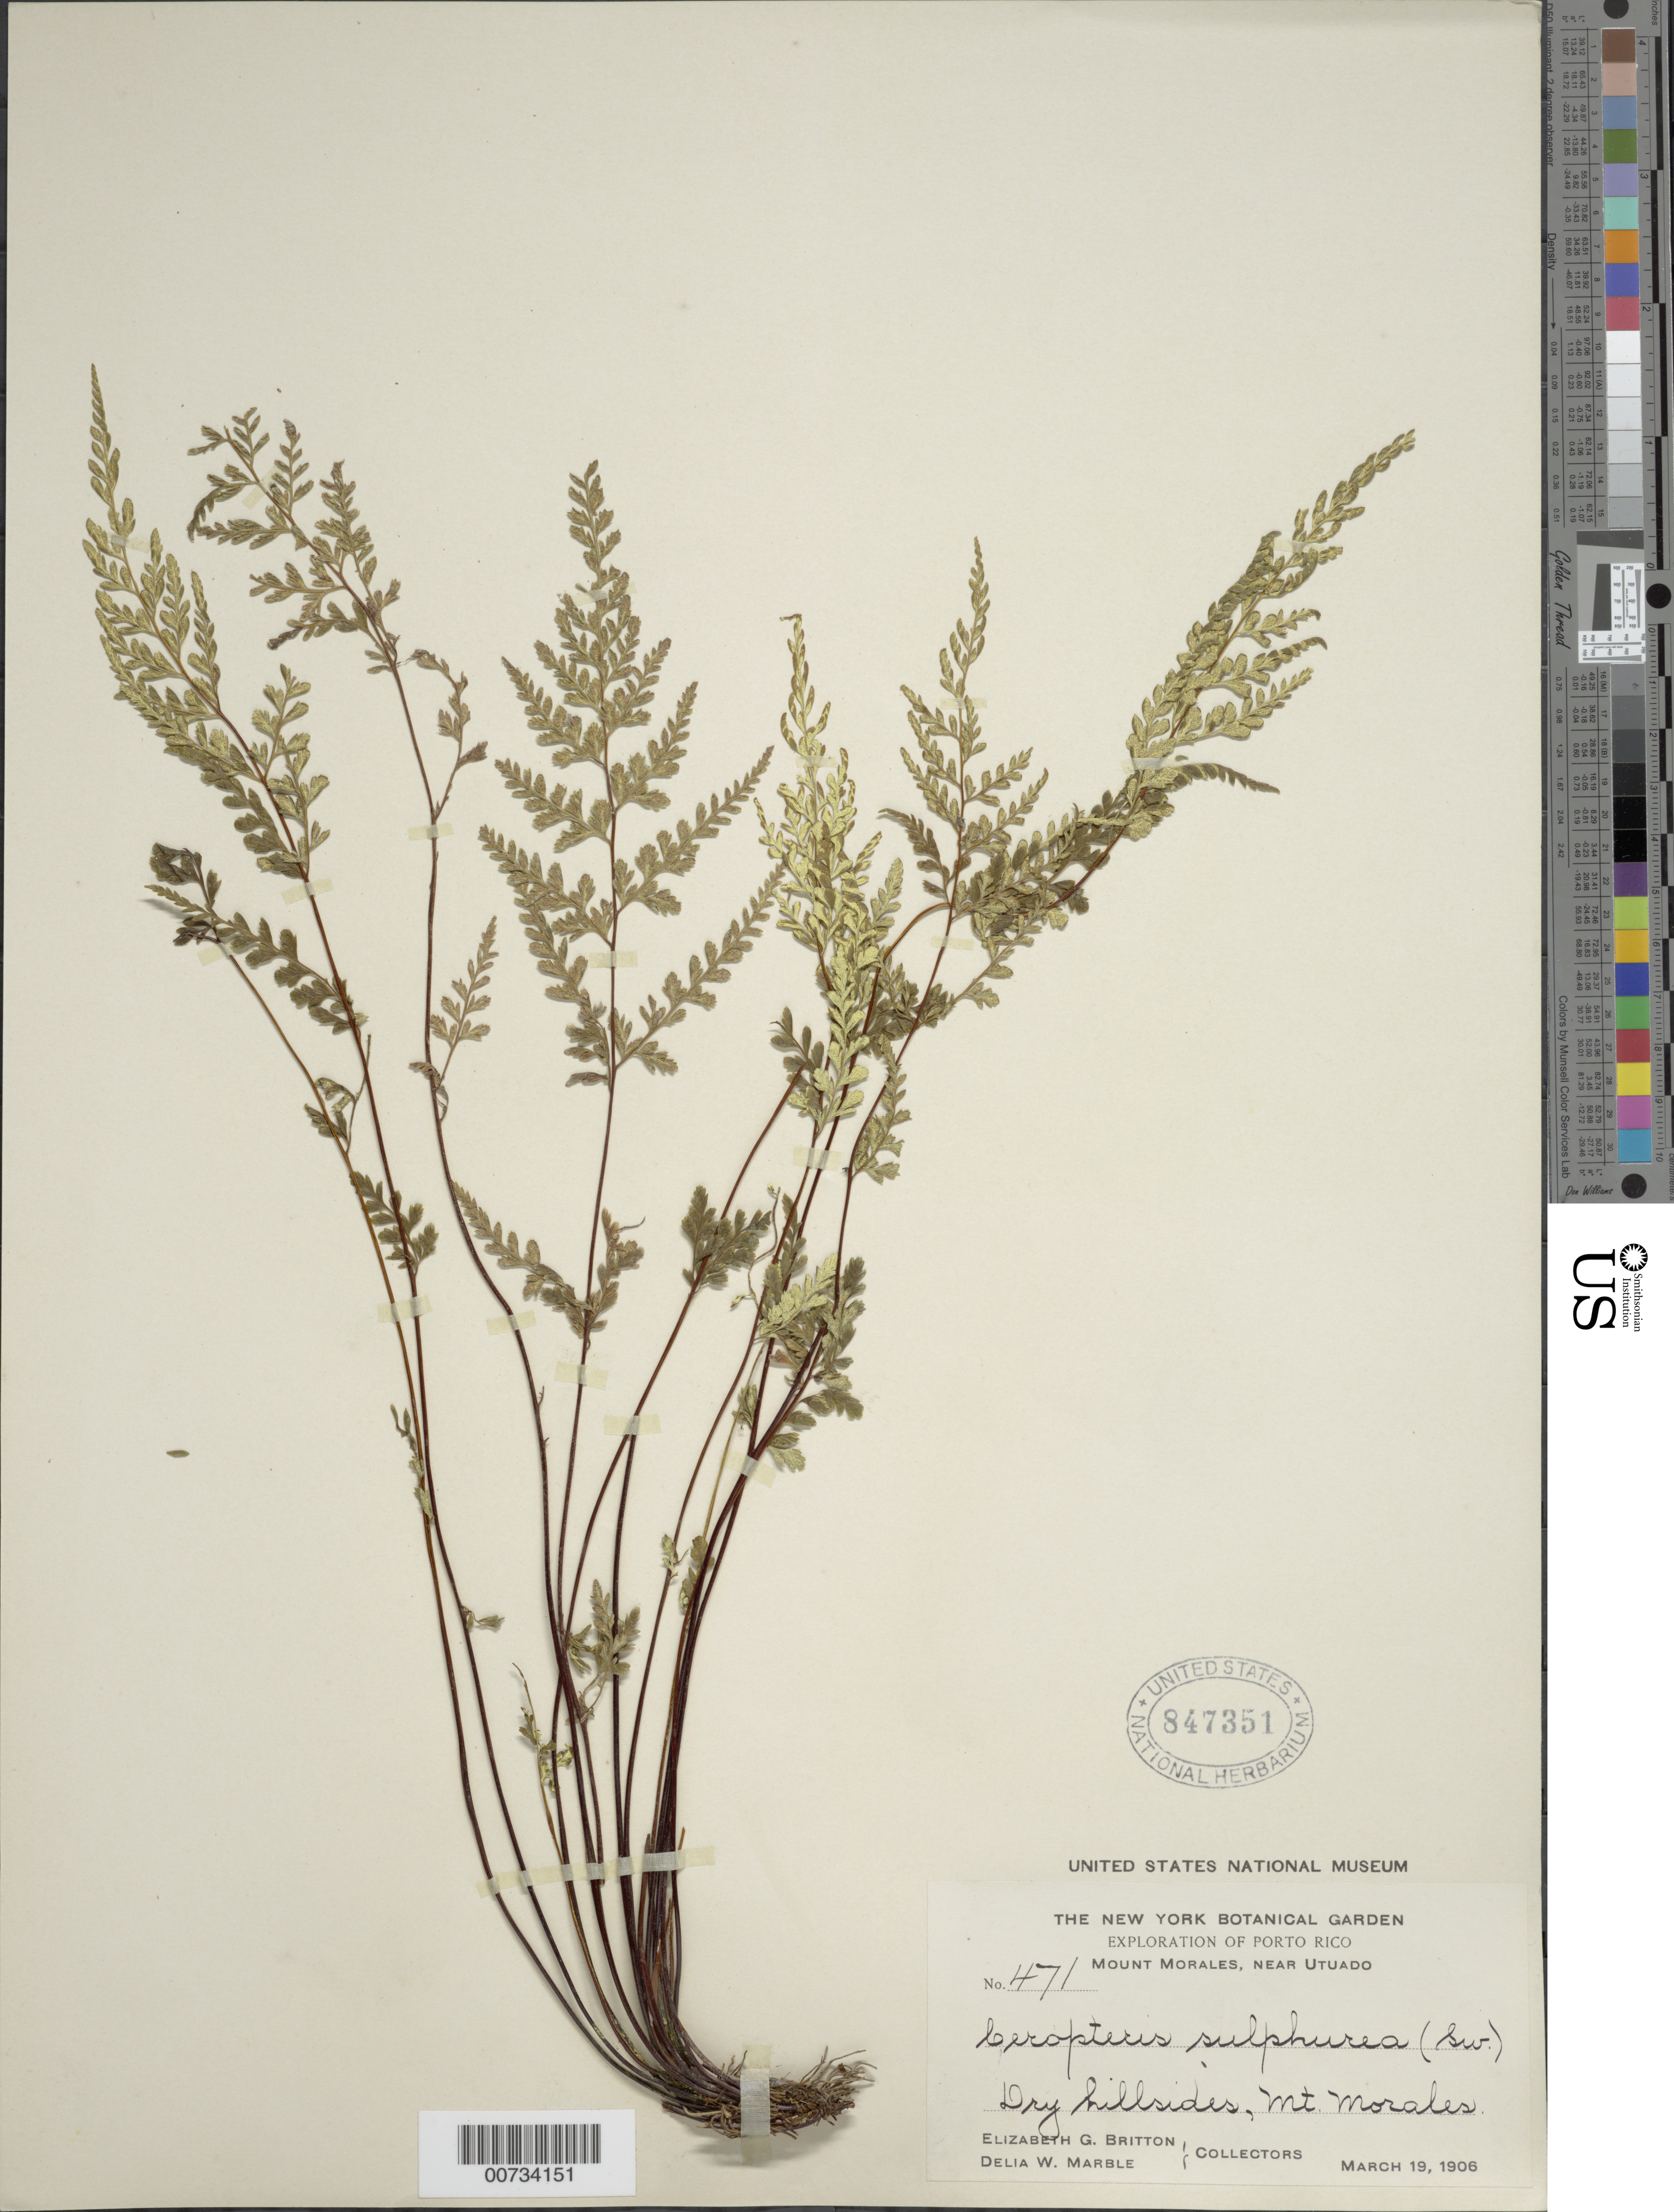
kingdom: Plantae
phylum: Tracheophyta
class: Polypodiopsida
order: Polypodiales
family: Pteridaceae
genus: Pityrogramma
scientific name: Pityrogramma sulphurea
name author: (Sw.) Maxon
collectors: E. G. Britton & D. W. Marble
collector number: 471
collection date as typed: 19 Mar 1906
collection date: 1906-03-19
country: Puerto Rico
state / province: Utuado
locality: Monte Morales, near Utuado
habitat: Dry hillsides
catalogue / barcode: US 847351